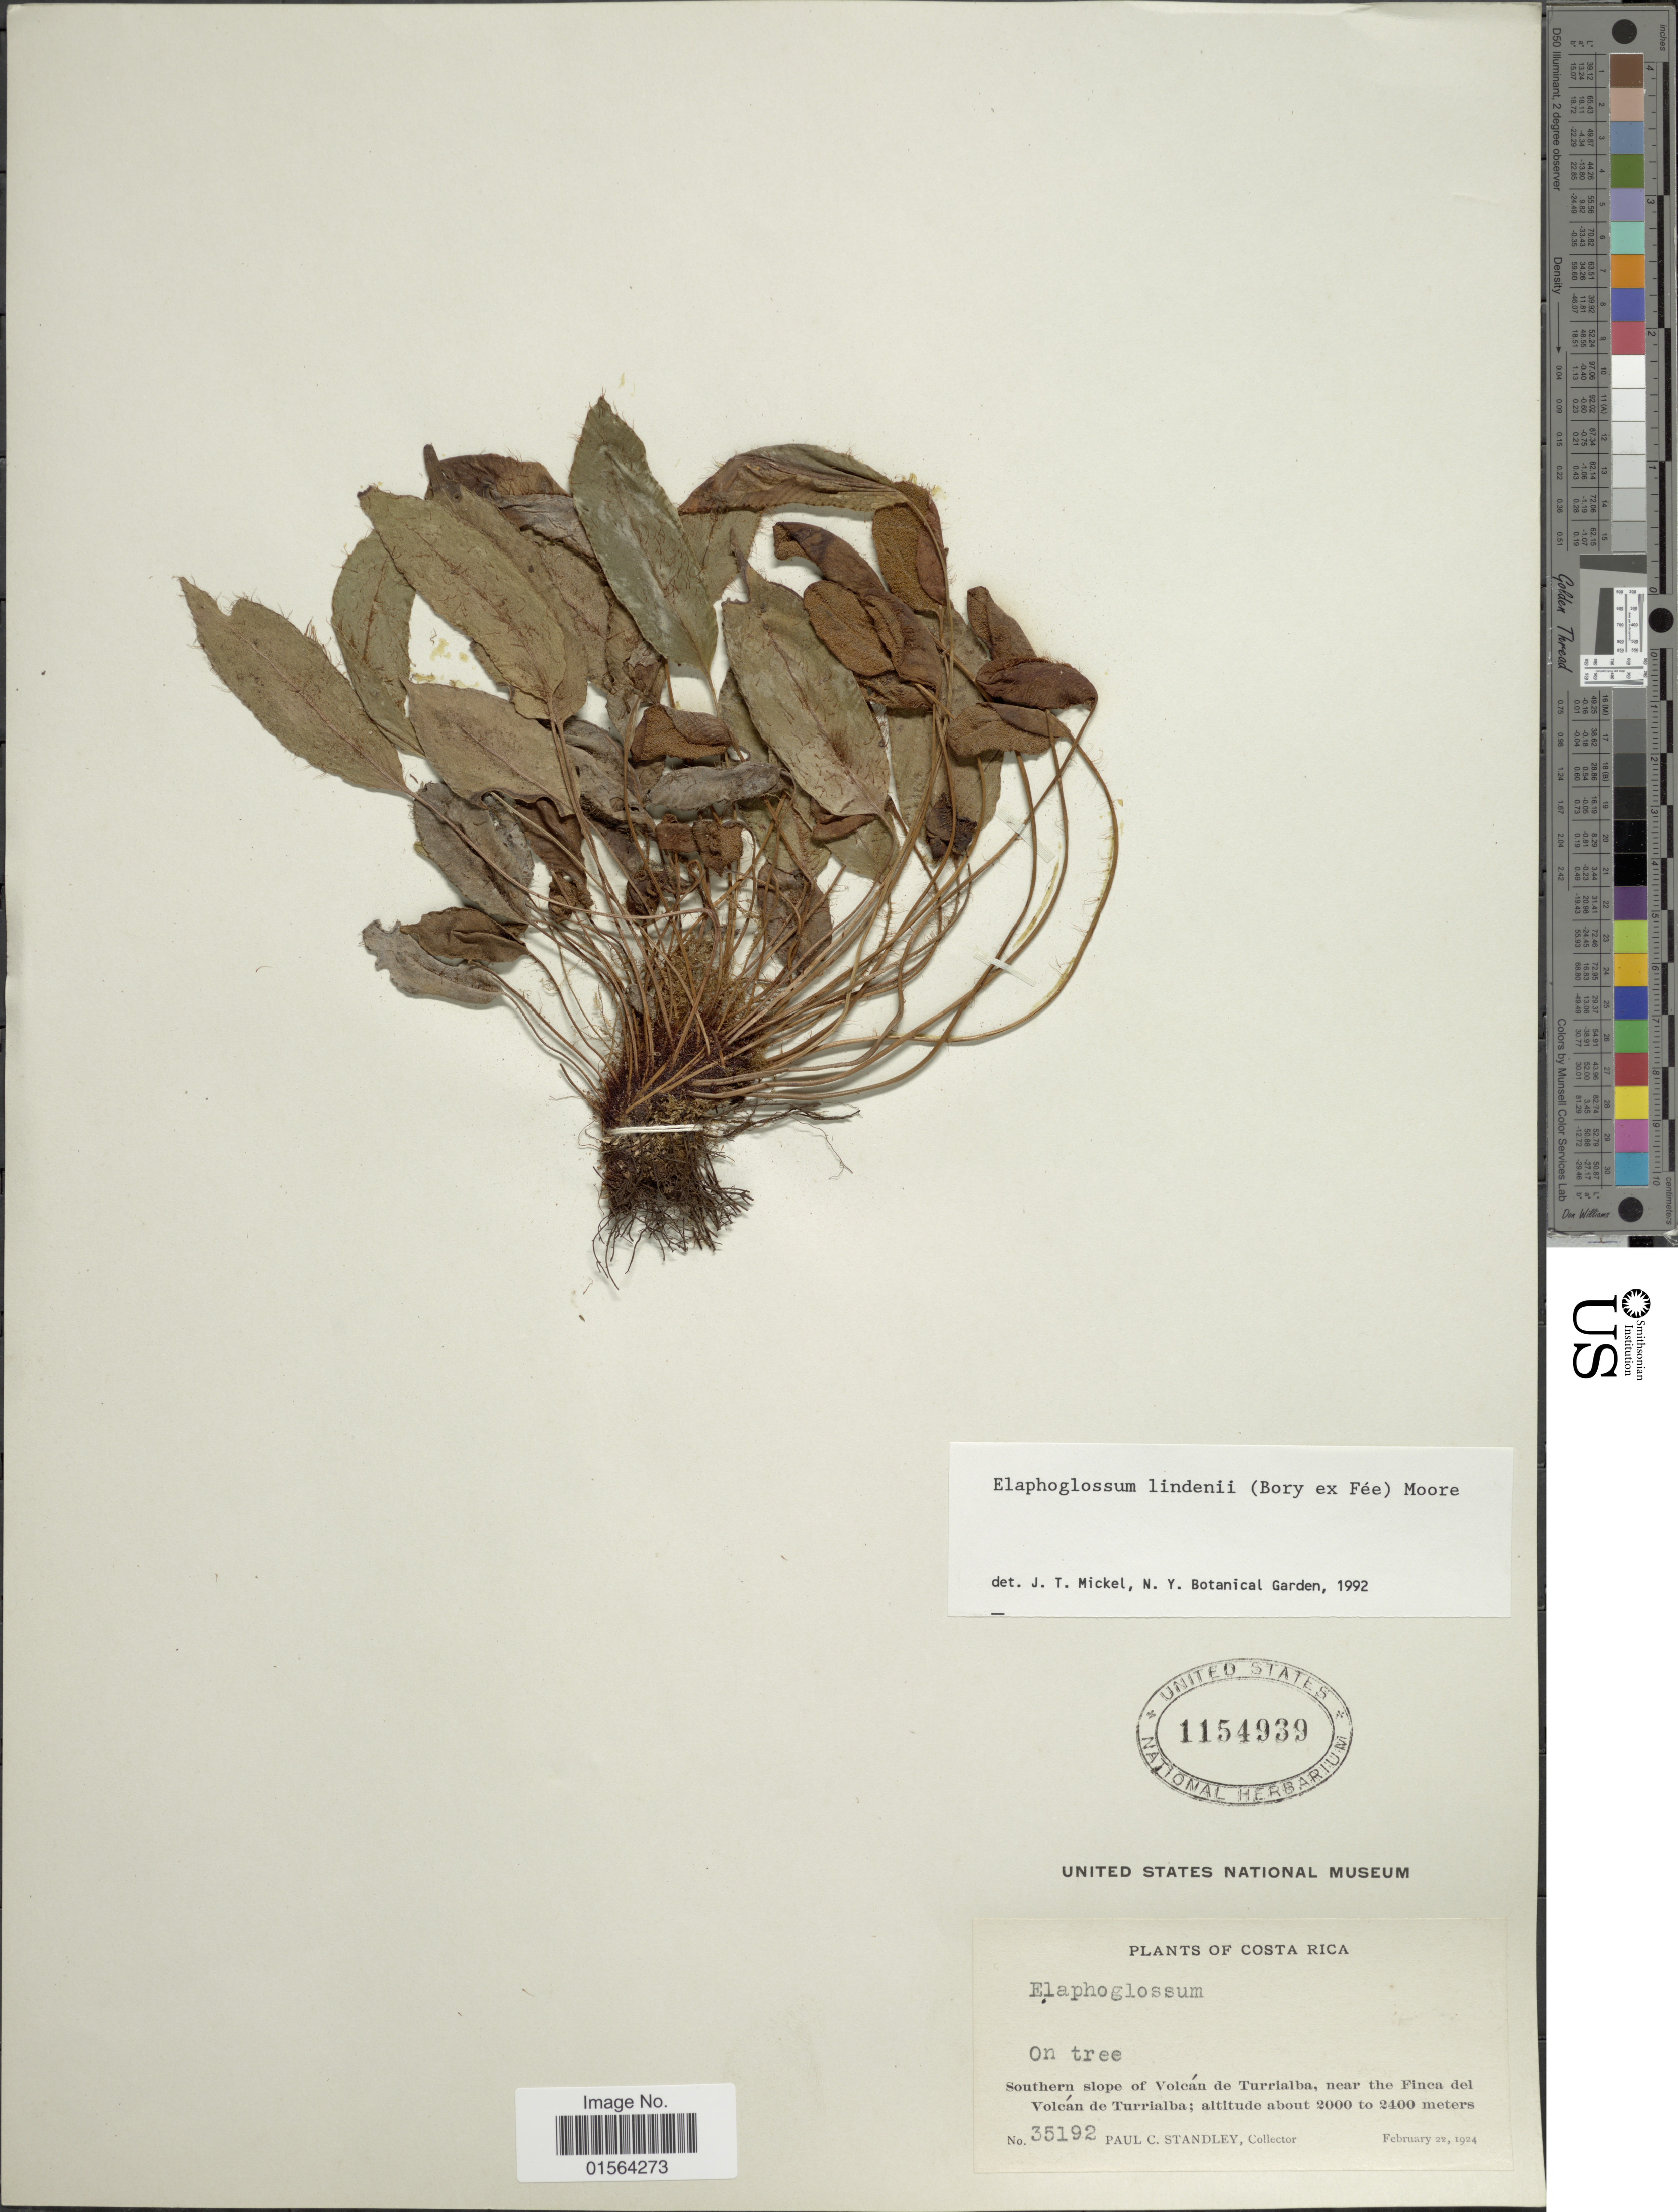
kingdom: Plantae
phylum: Tracheophyta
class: Polypodiopsida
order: Polypodiales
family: Dryopteridaceae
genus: Elaphoglossum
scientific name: Elaphoglossum lindenii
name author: (Bory ex Fée) T. Moore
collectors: P. C. Standley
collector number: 35192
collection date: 1924-02-22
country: Costa Rica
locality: Southern slope of Volcan de Turrialba, near the Finca del Volcan de Turrialba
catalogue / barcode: US 1154939